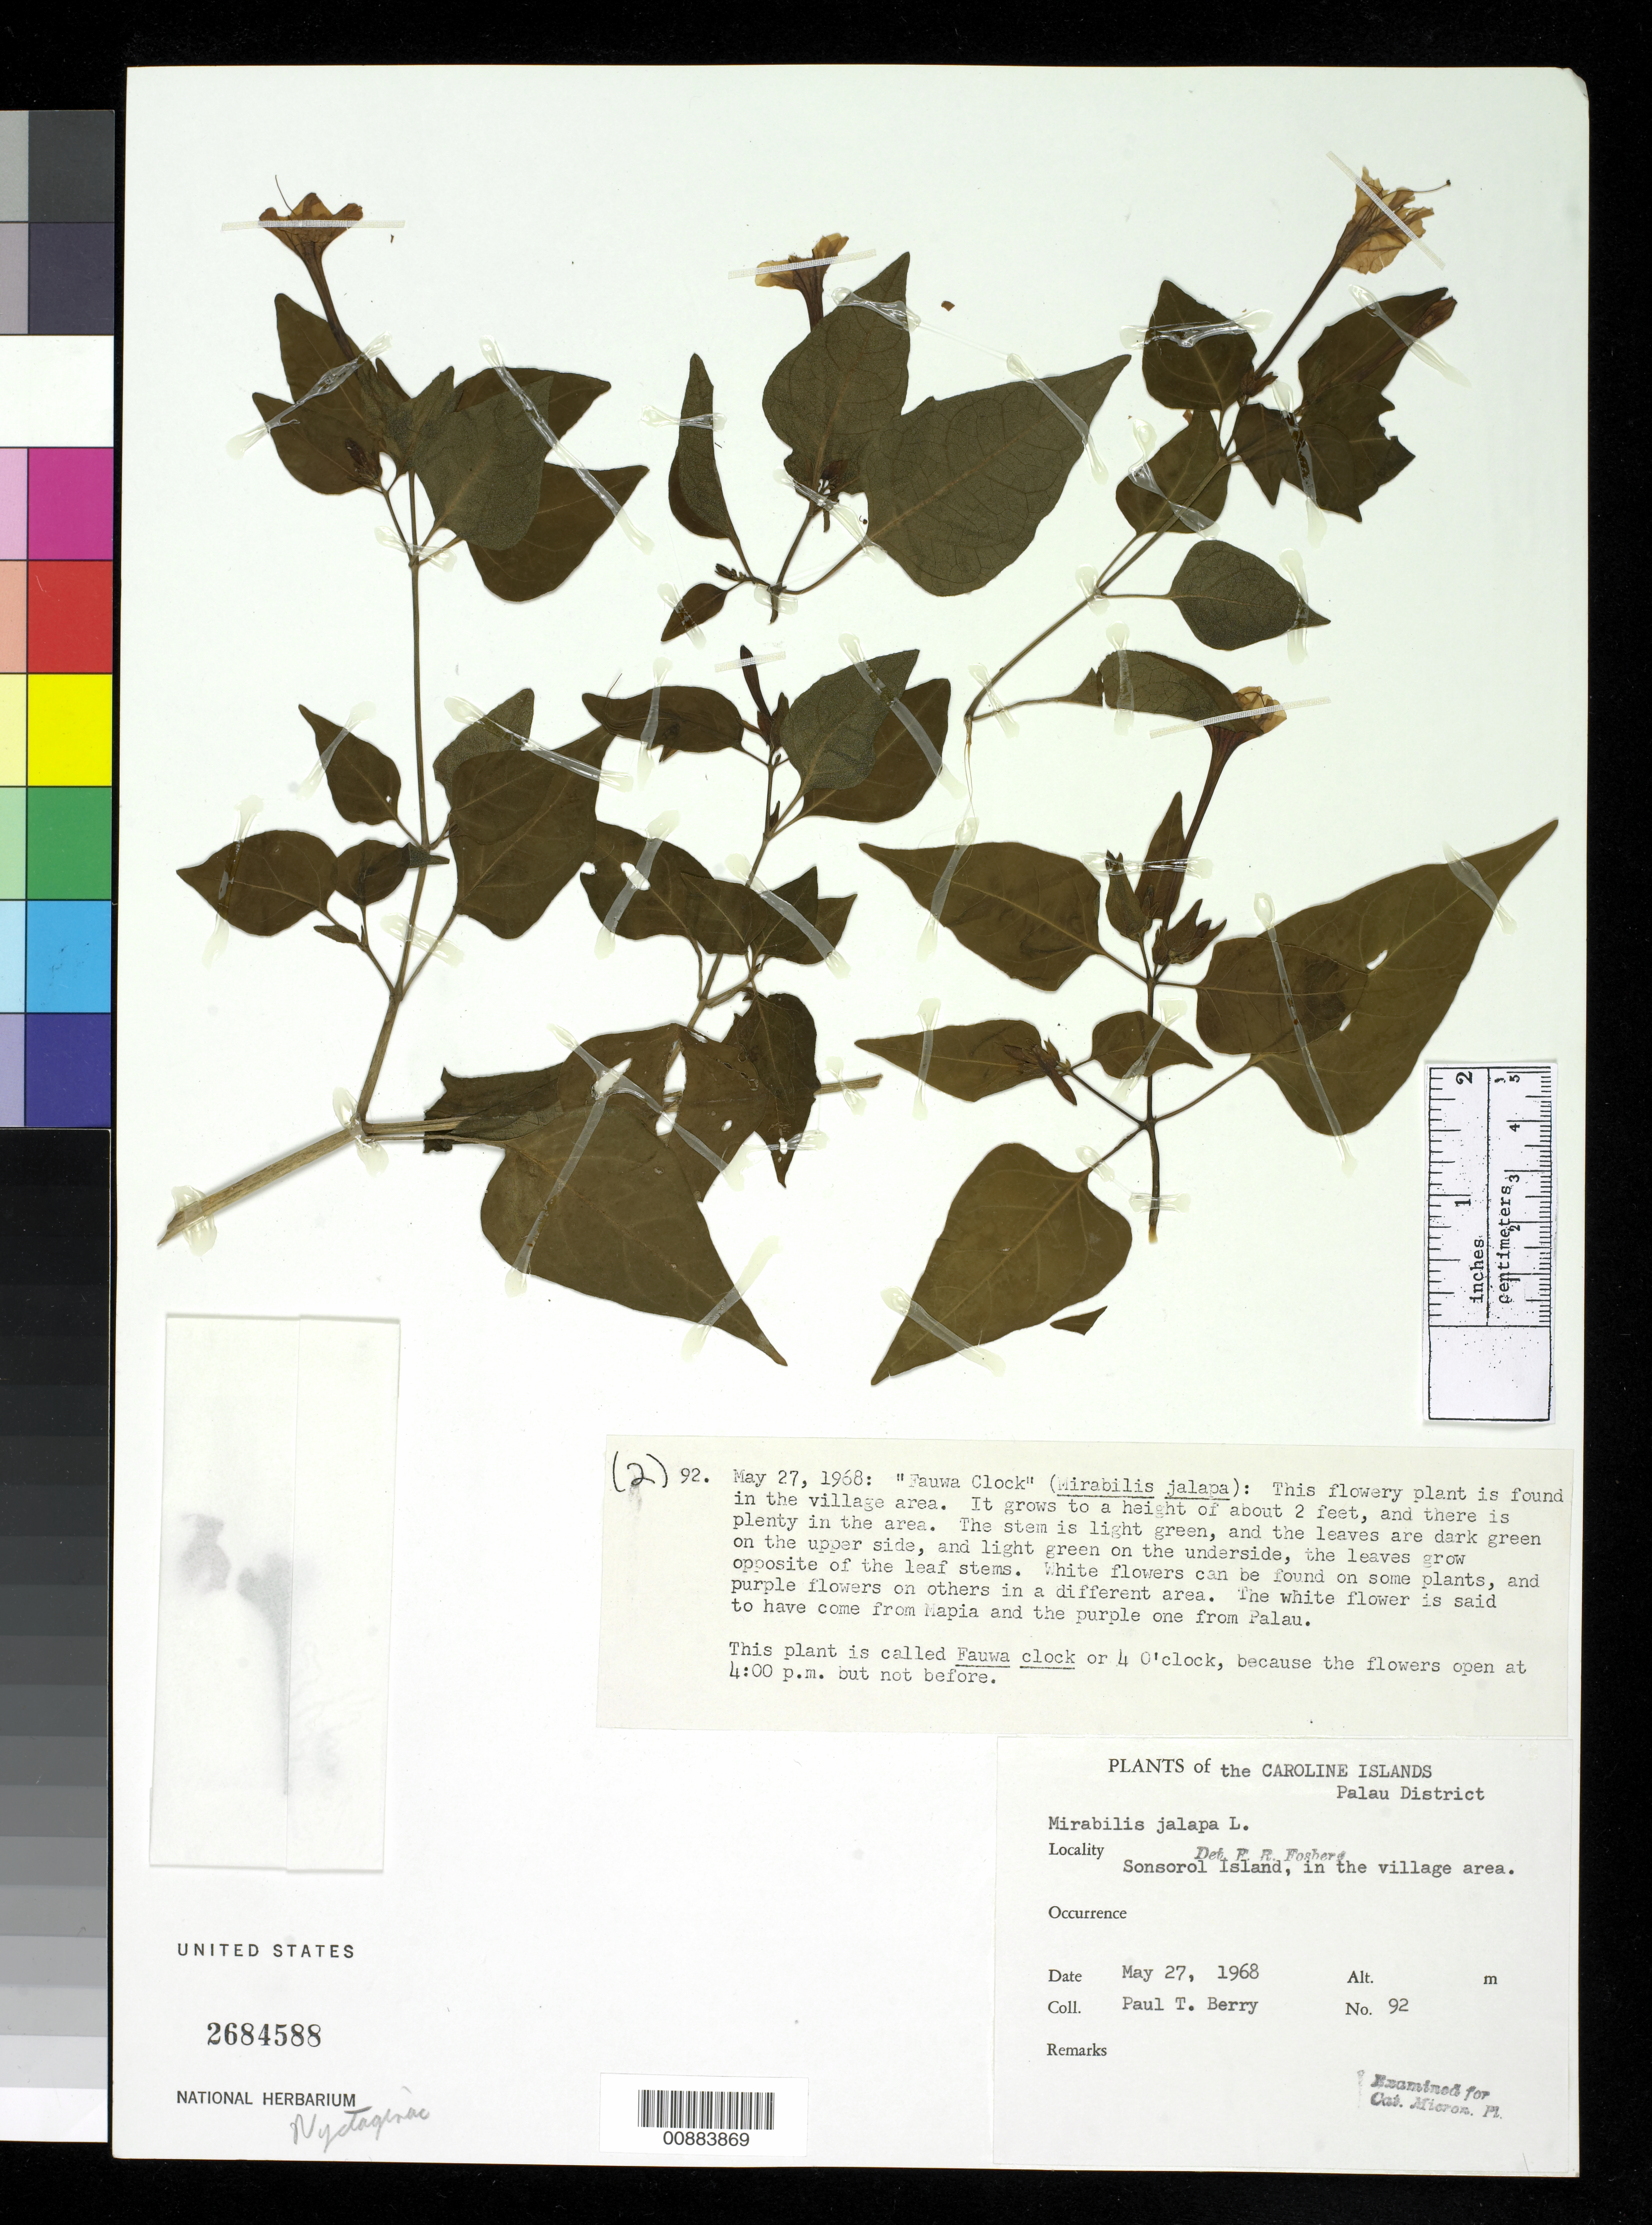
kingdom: Plantae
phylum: Tracheophyta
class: Magnoliopsida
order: Caryophyllales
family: Nyctaginaceae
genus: Mirabilis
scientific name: Mirabilis jalapa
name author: L.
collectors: P. T. Berry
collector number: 92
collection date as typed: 27 May 1968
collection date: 1968-05-27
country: Palau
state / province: Sonsorol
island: Sonsorol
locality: in village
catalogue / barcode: US 2684588